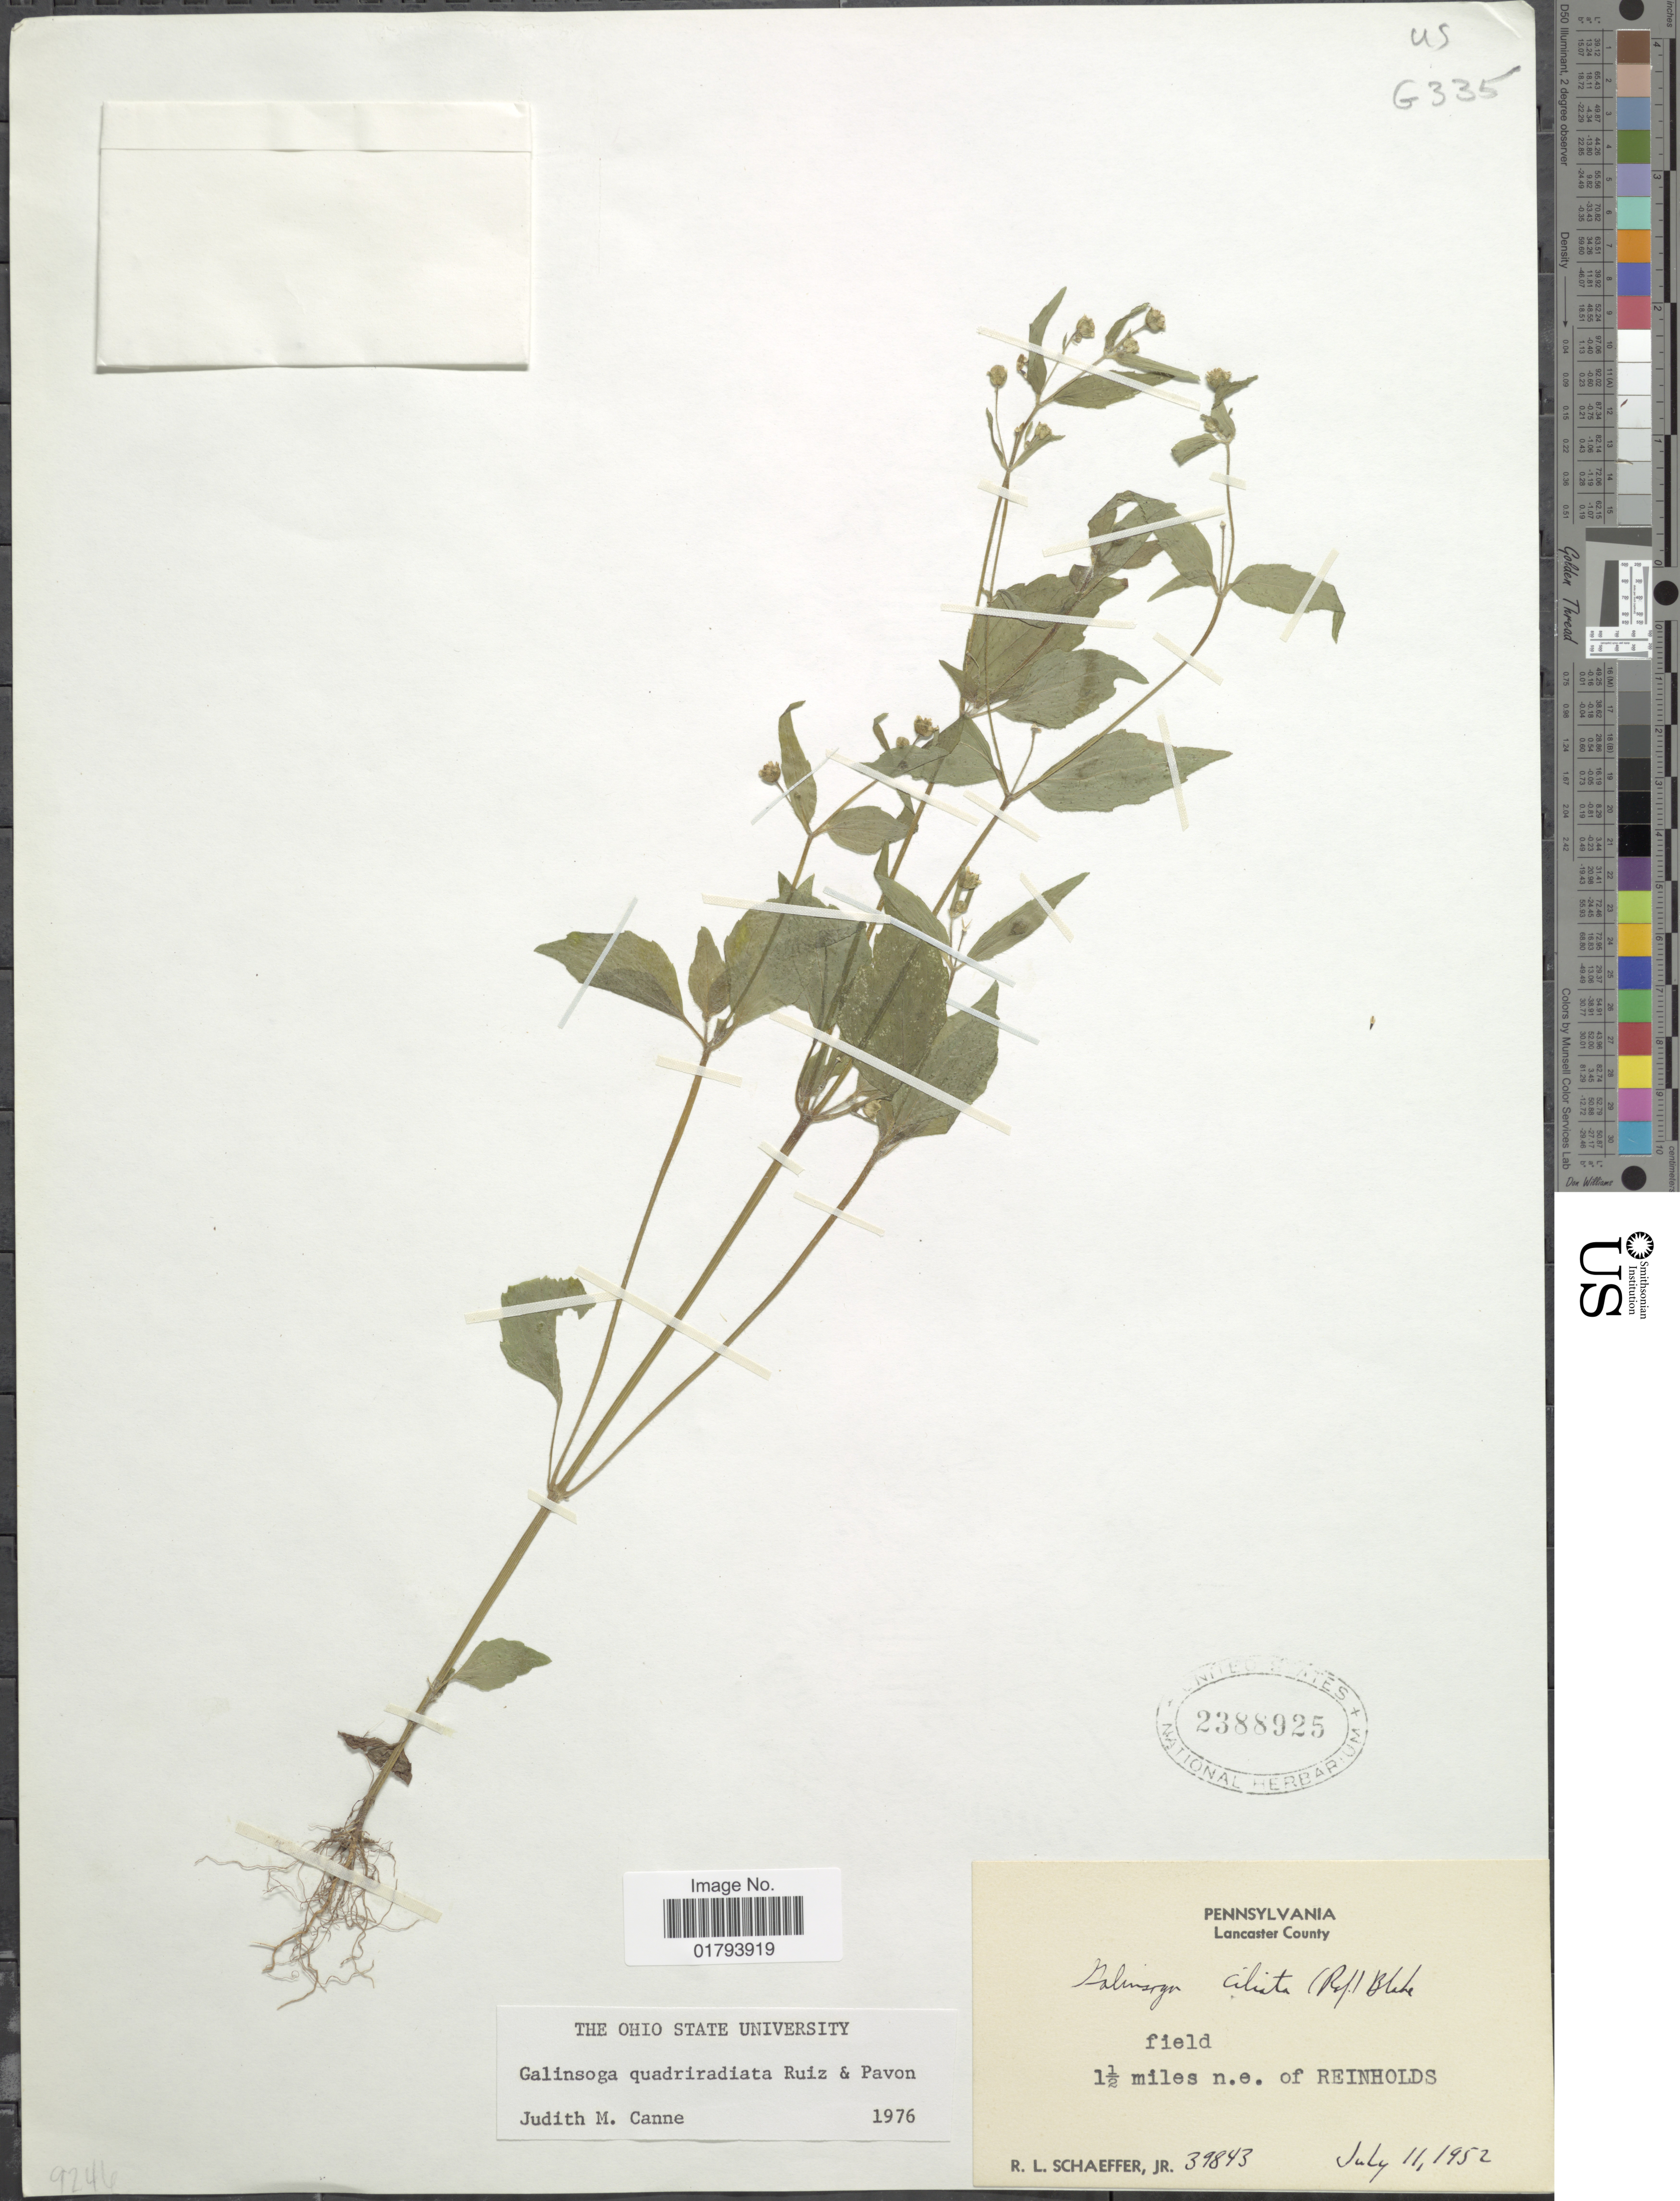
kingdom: Plantae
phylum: Tracheophyta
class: Magnoliopsida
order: Asterales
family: Asteraceae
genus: Galinsoga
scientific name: Galinsoga quadriradiata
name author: Ruiz & Pav.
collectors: R. L. Schaeffer Jr.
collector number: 39843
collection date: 1952-07-11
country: United States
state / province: Pennsylvania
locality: Lancaster County, 1 ½ miles n.e. of Reinholds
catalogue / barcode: US 2388925